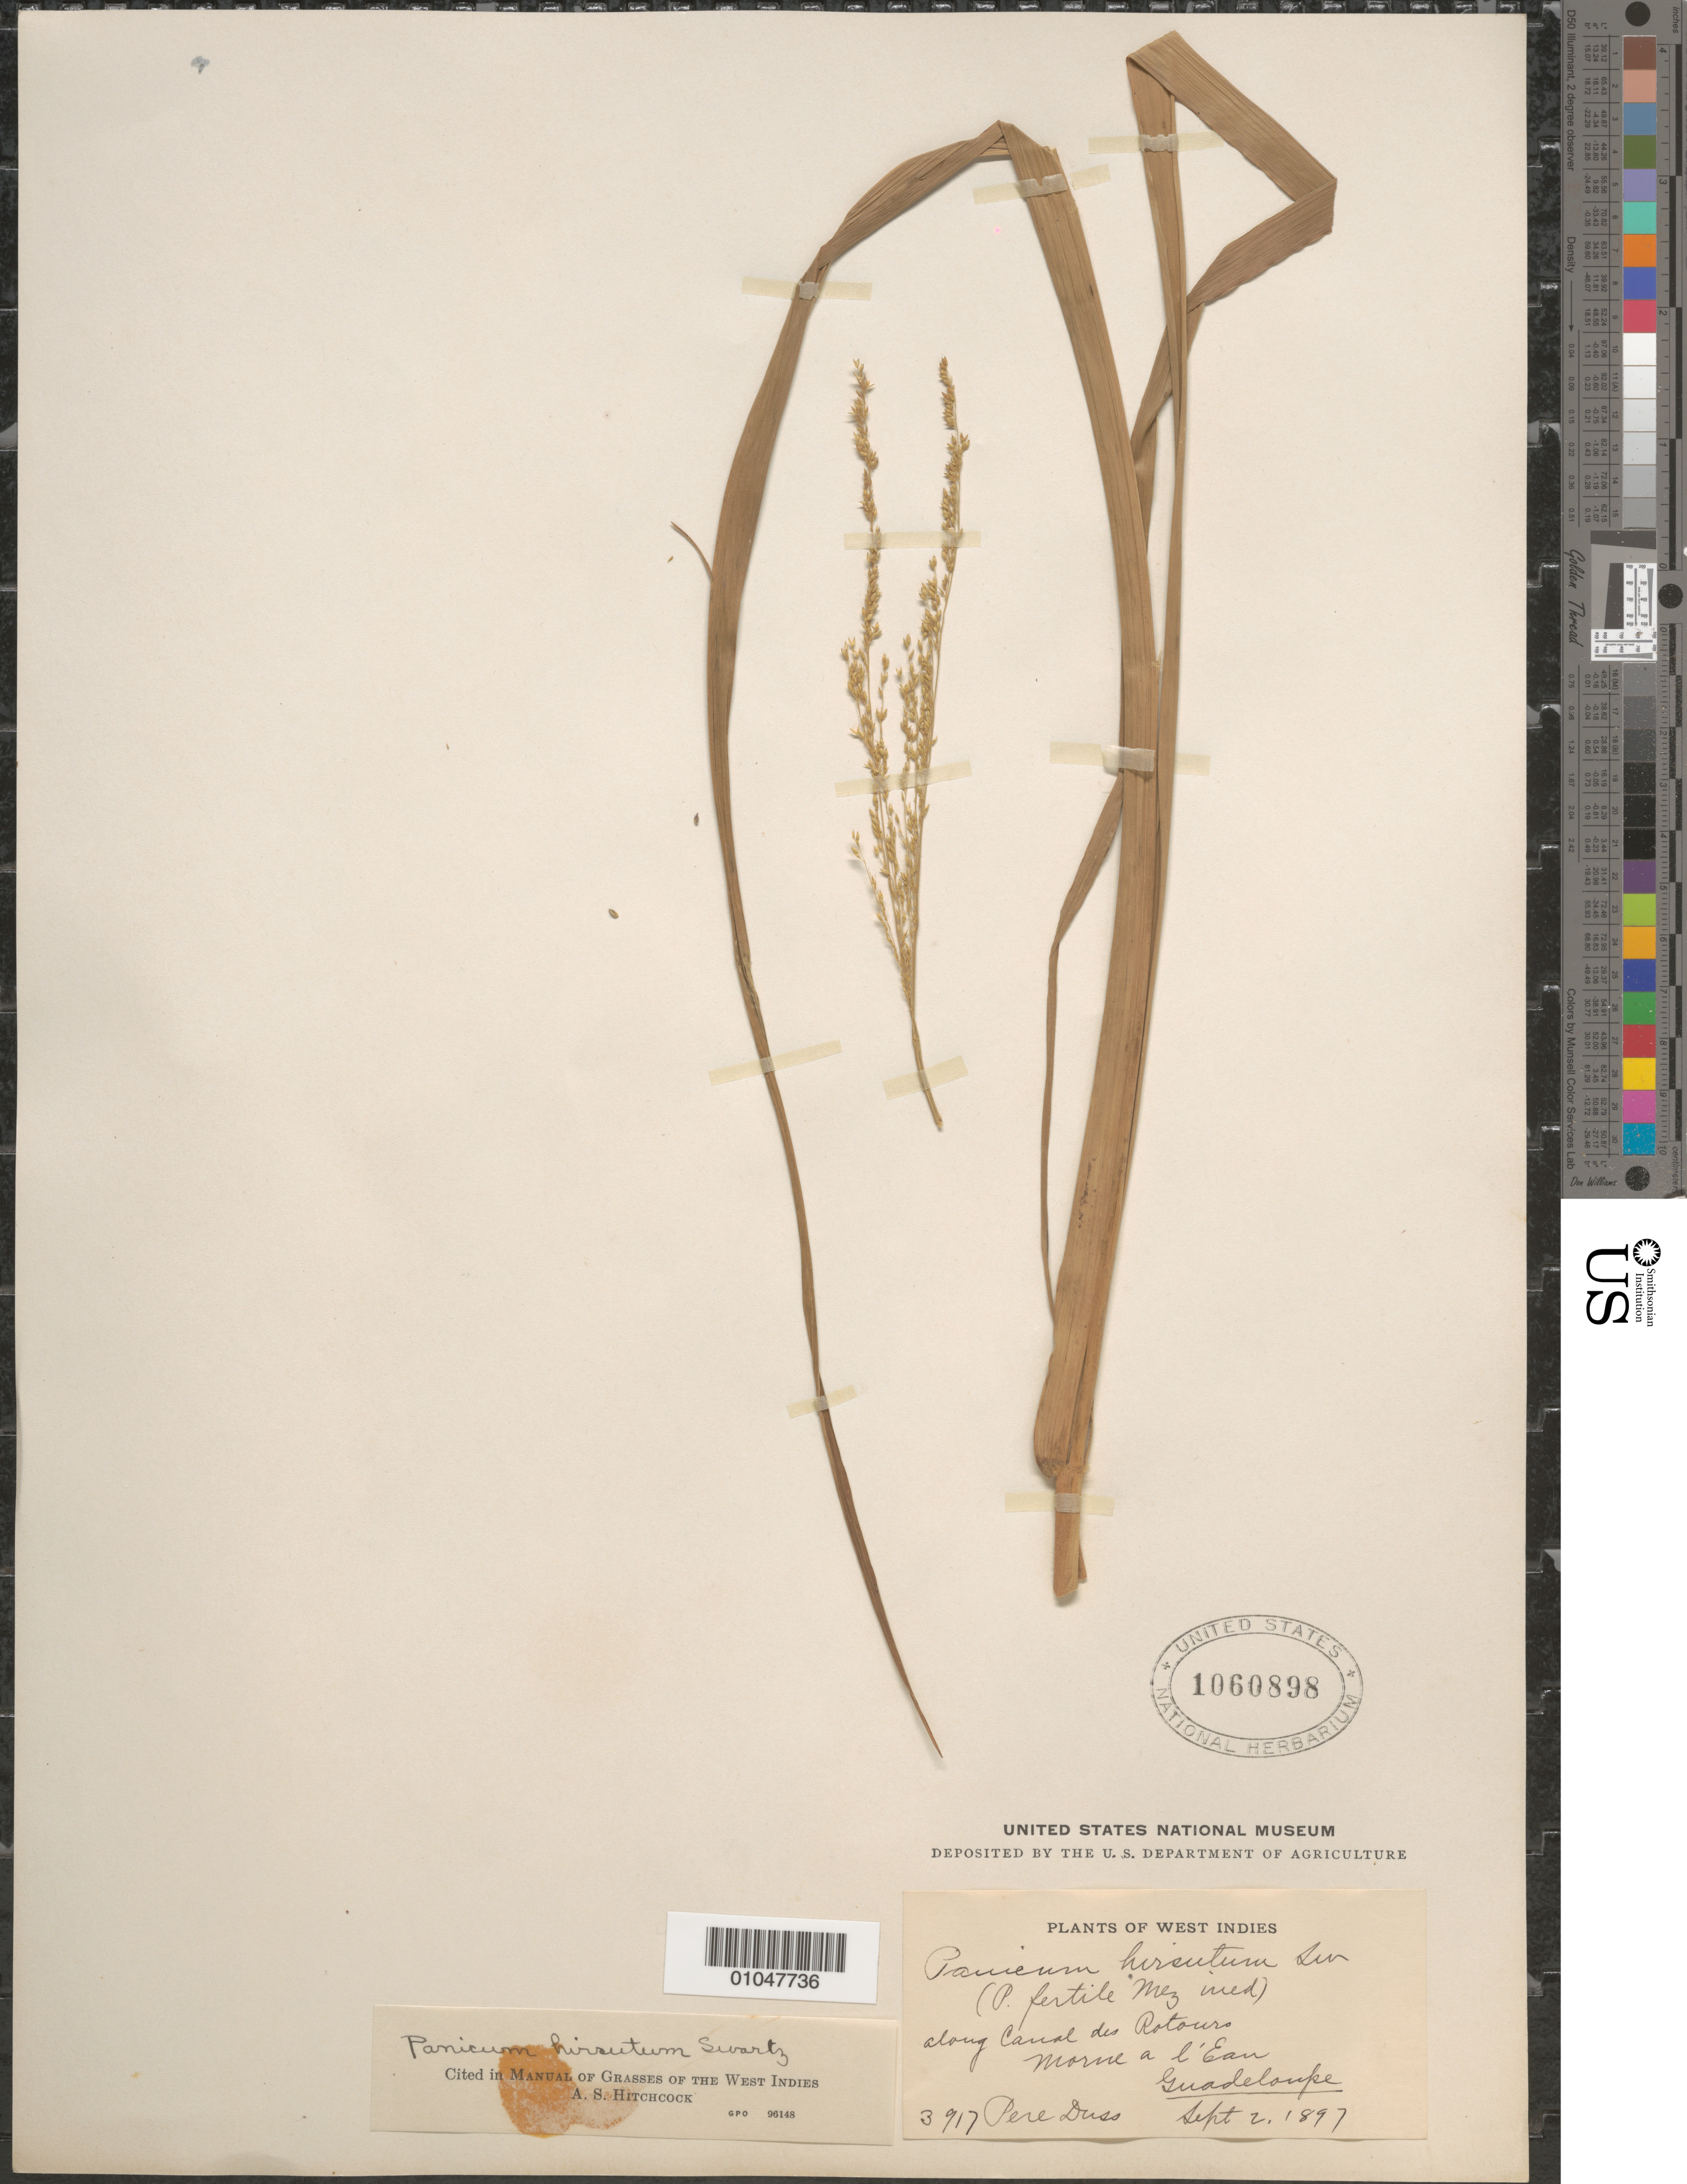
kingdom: Plantae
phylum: Tracheophyta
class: Liliopsida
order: Poales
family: Poaceae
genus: Panicum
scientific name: Panicum hirsutum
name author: Sw.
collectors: Père Duss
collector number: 3917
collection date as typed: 02 Sep 1897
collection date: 1897-09-02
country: Guadeloupe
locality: Morne a l'Eau, along Canal des Rotours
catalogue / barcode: US 1060898